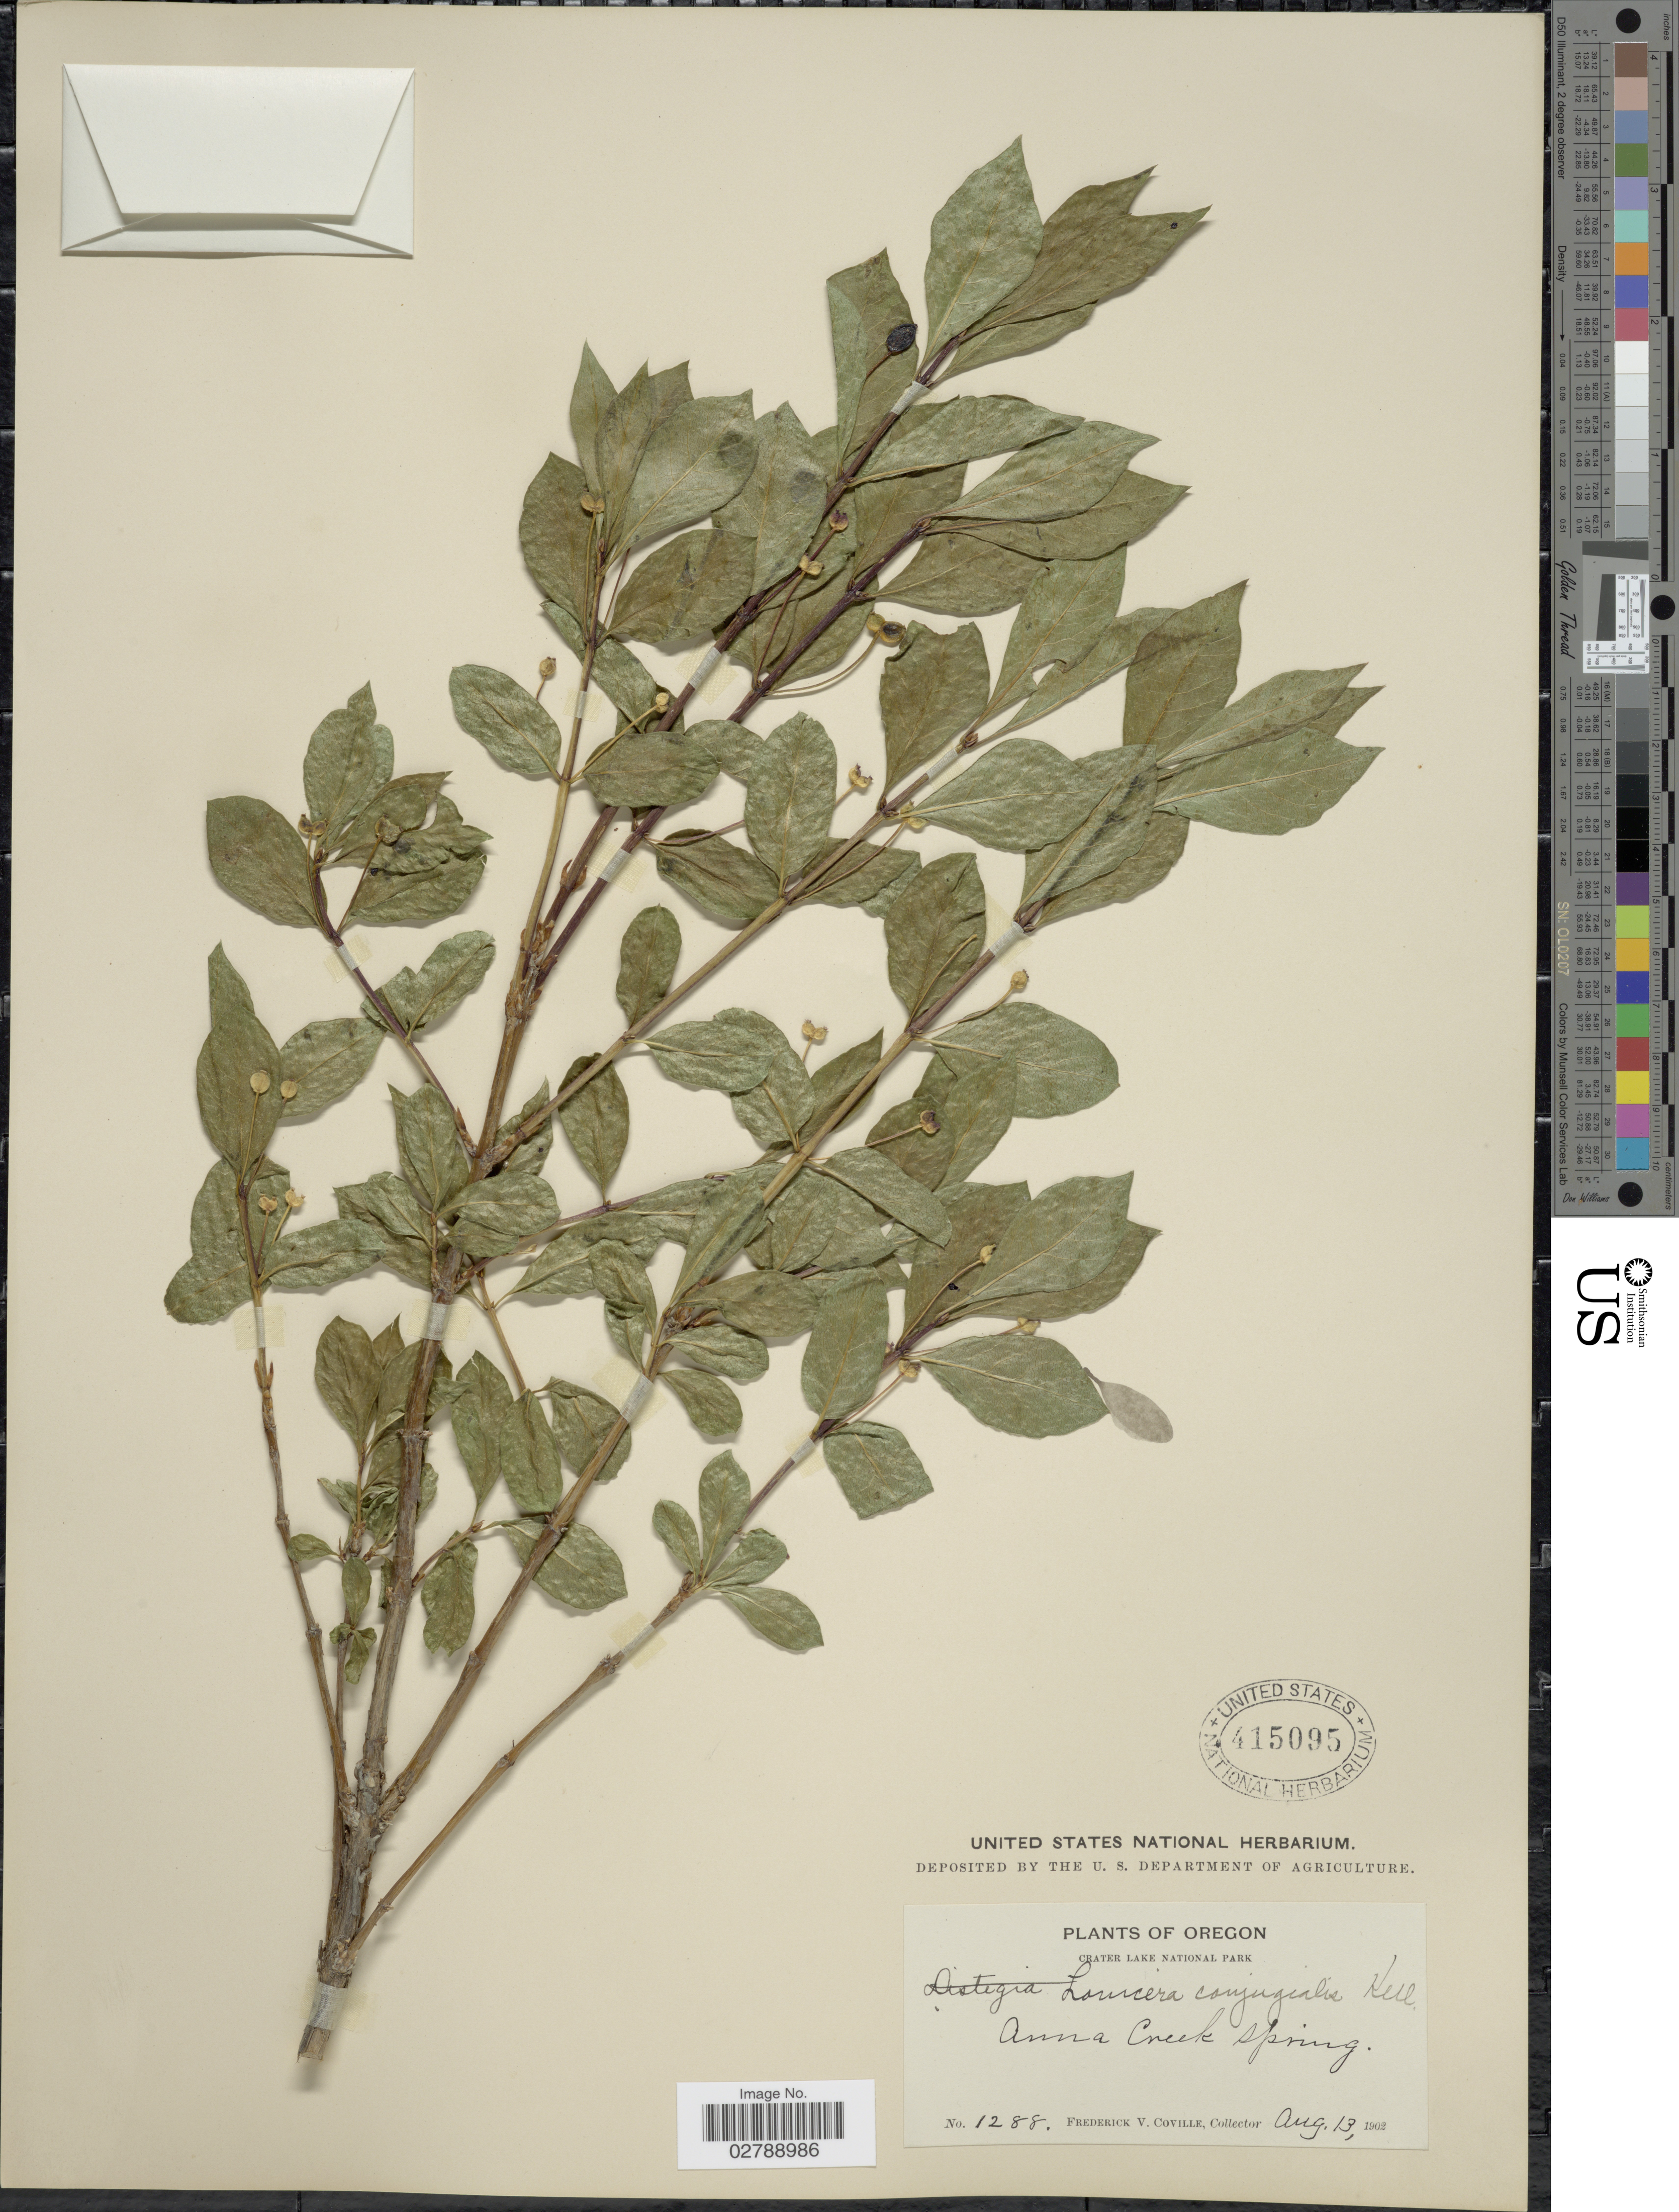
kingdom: Plantae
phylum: Tracheophyta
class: Magnoliopsida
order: Dipsacales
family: Caprifoliaceae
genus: Lonicera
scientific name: Lonicera conjugialis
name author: Kellogg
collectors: F. V. Coville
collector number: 1288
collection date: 1902-08-13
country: United States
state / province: Oregon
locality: Crater Lake National Park. Anna Creek spring.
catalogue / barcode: US 415095